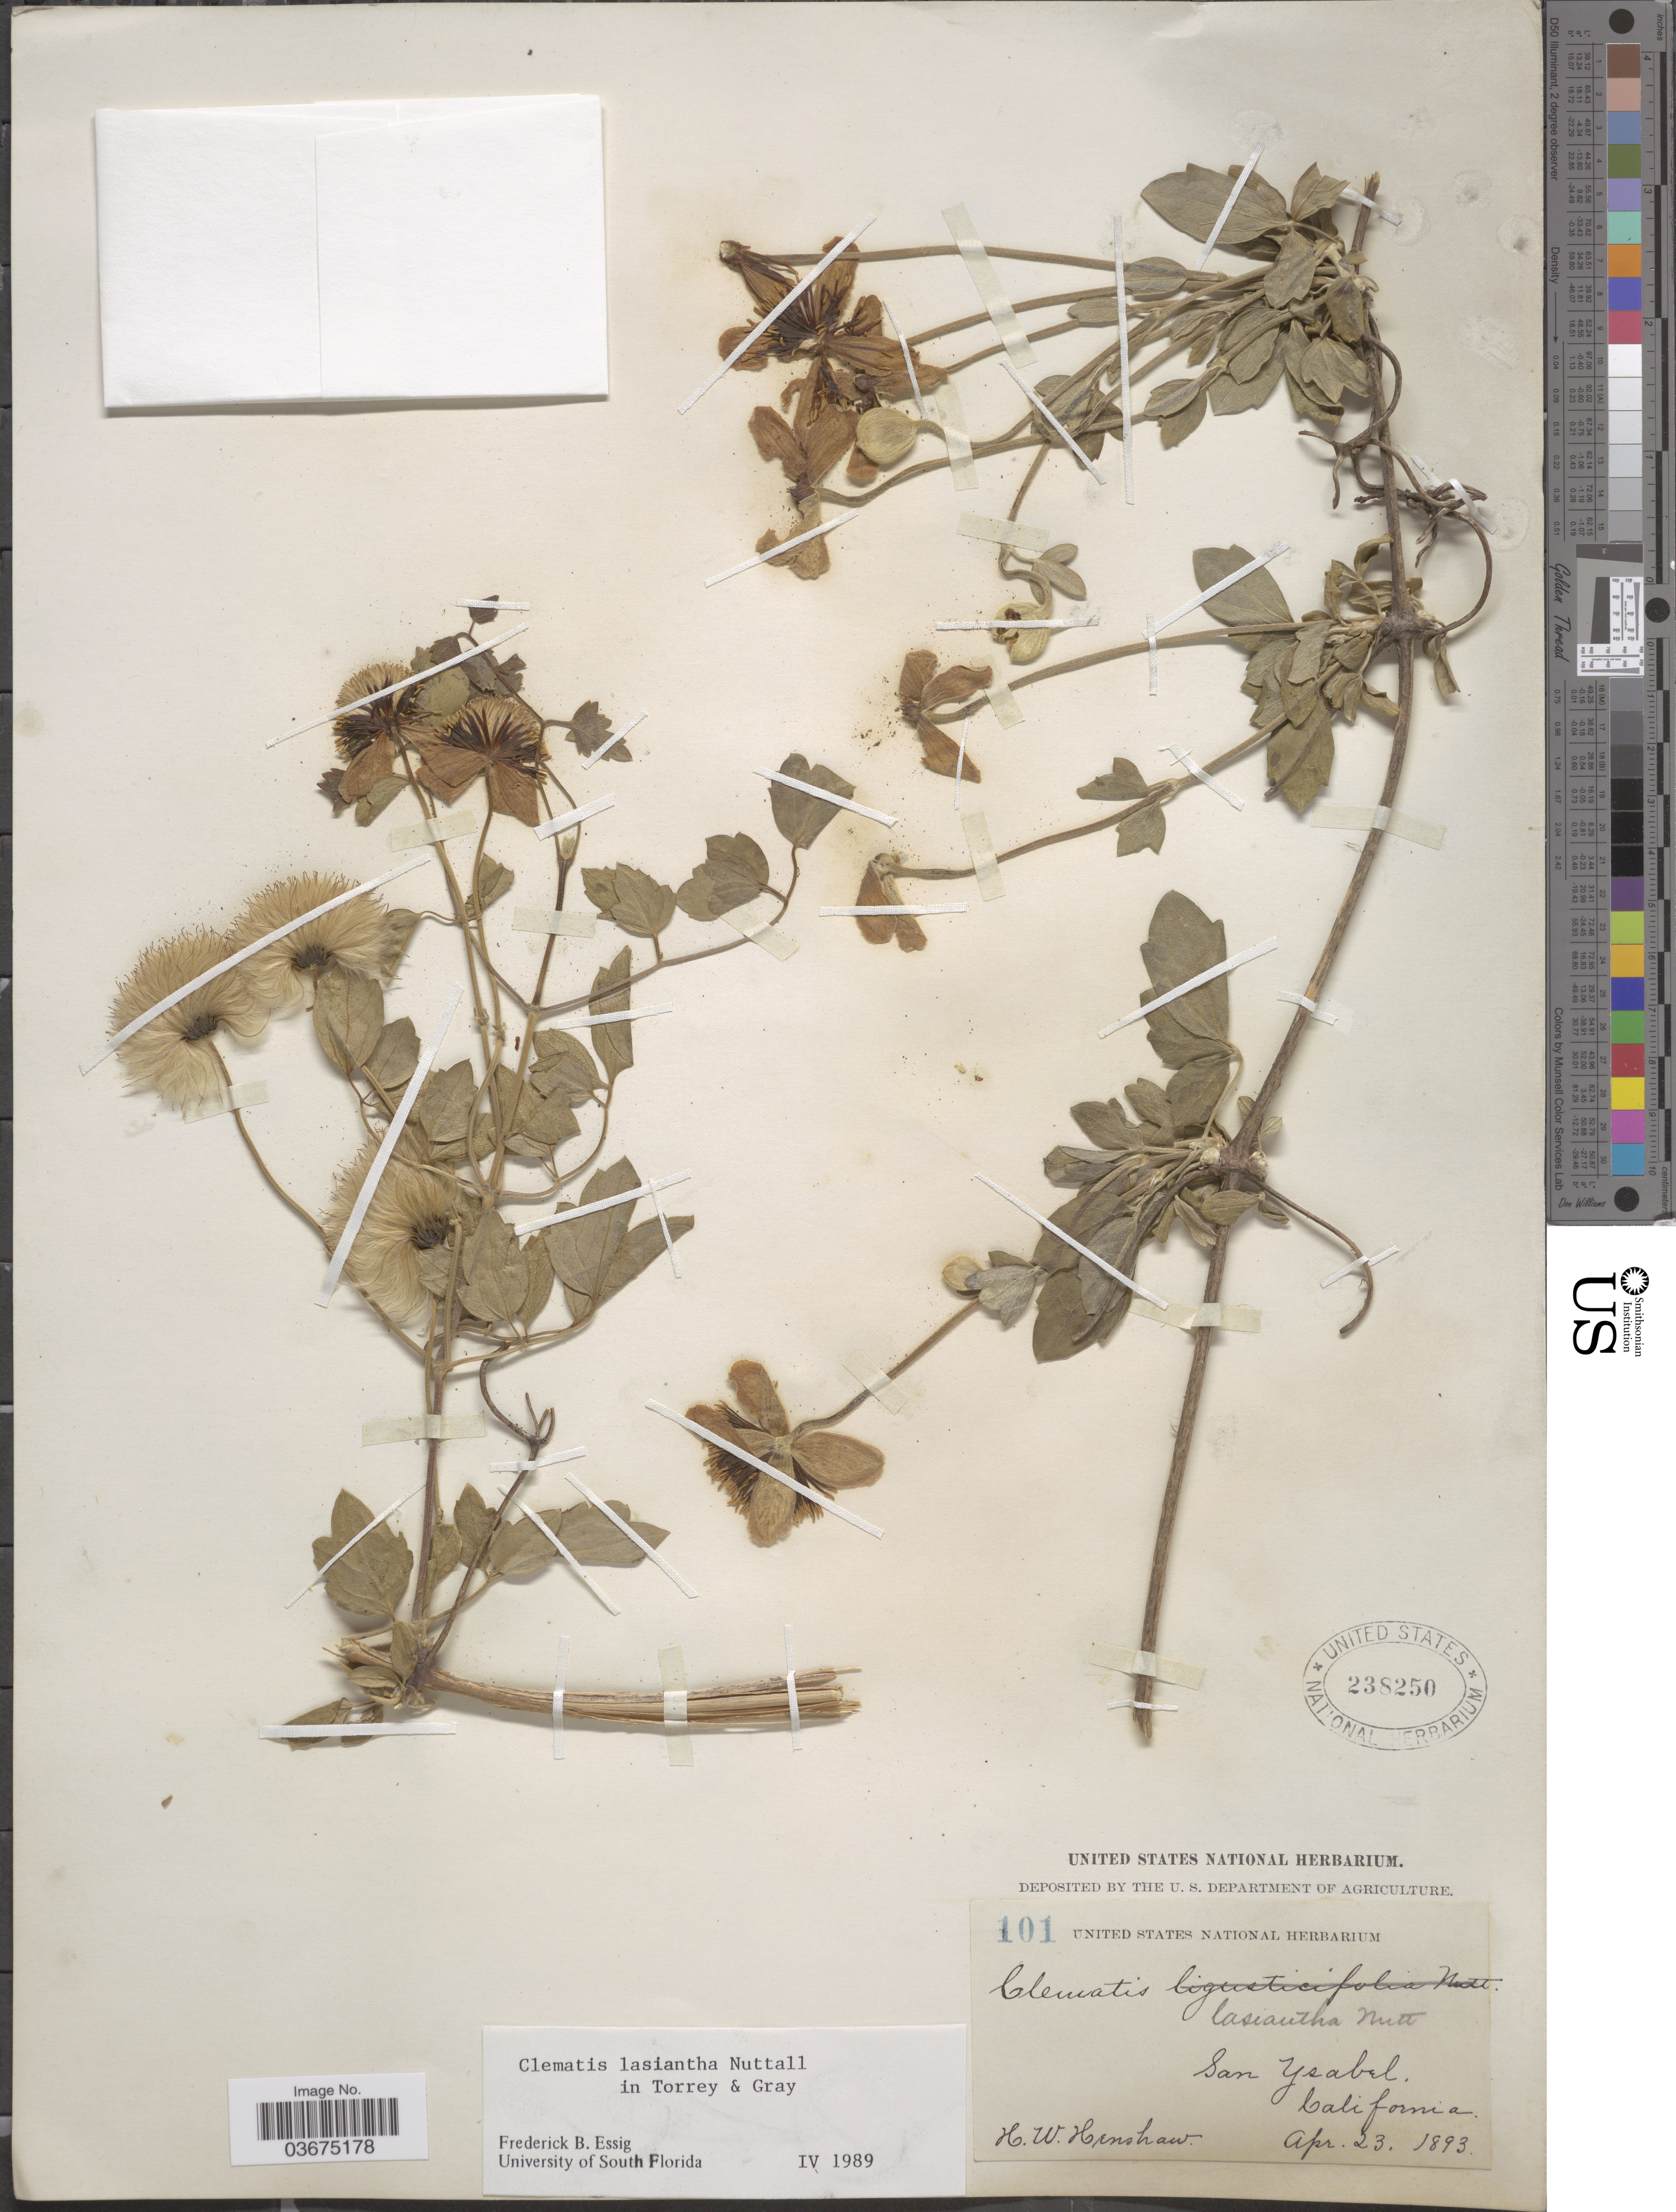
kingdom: Plantae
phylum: Tracheophyta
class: Magnoliopsida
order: Ranunculales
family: Ranunculaceae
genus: Clematis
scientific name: Clematis lasiantha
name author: Nutt.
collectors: H. Henshaw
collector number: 101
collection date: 1893-04-23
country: United States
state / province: California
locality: San Ysabel.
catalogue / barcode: US 238250